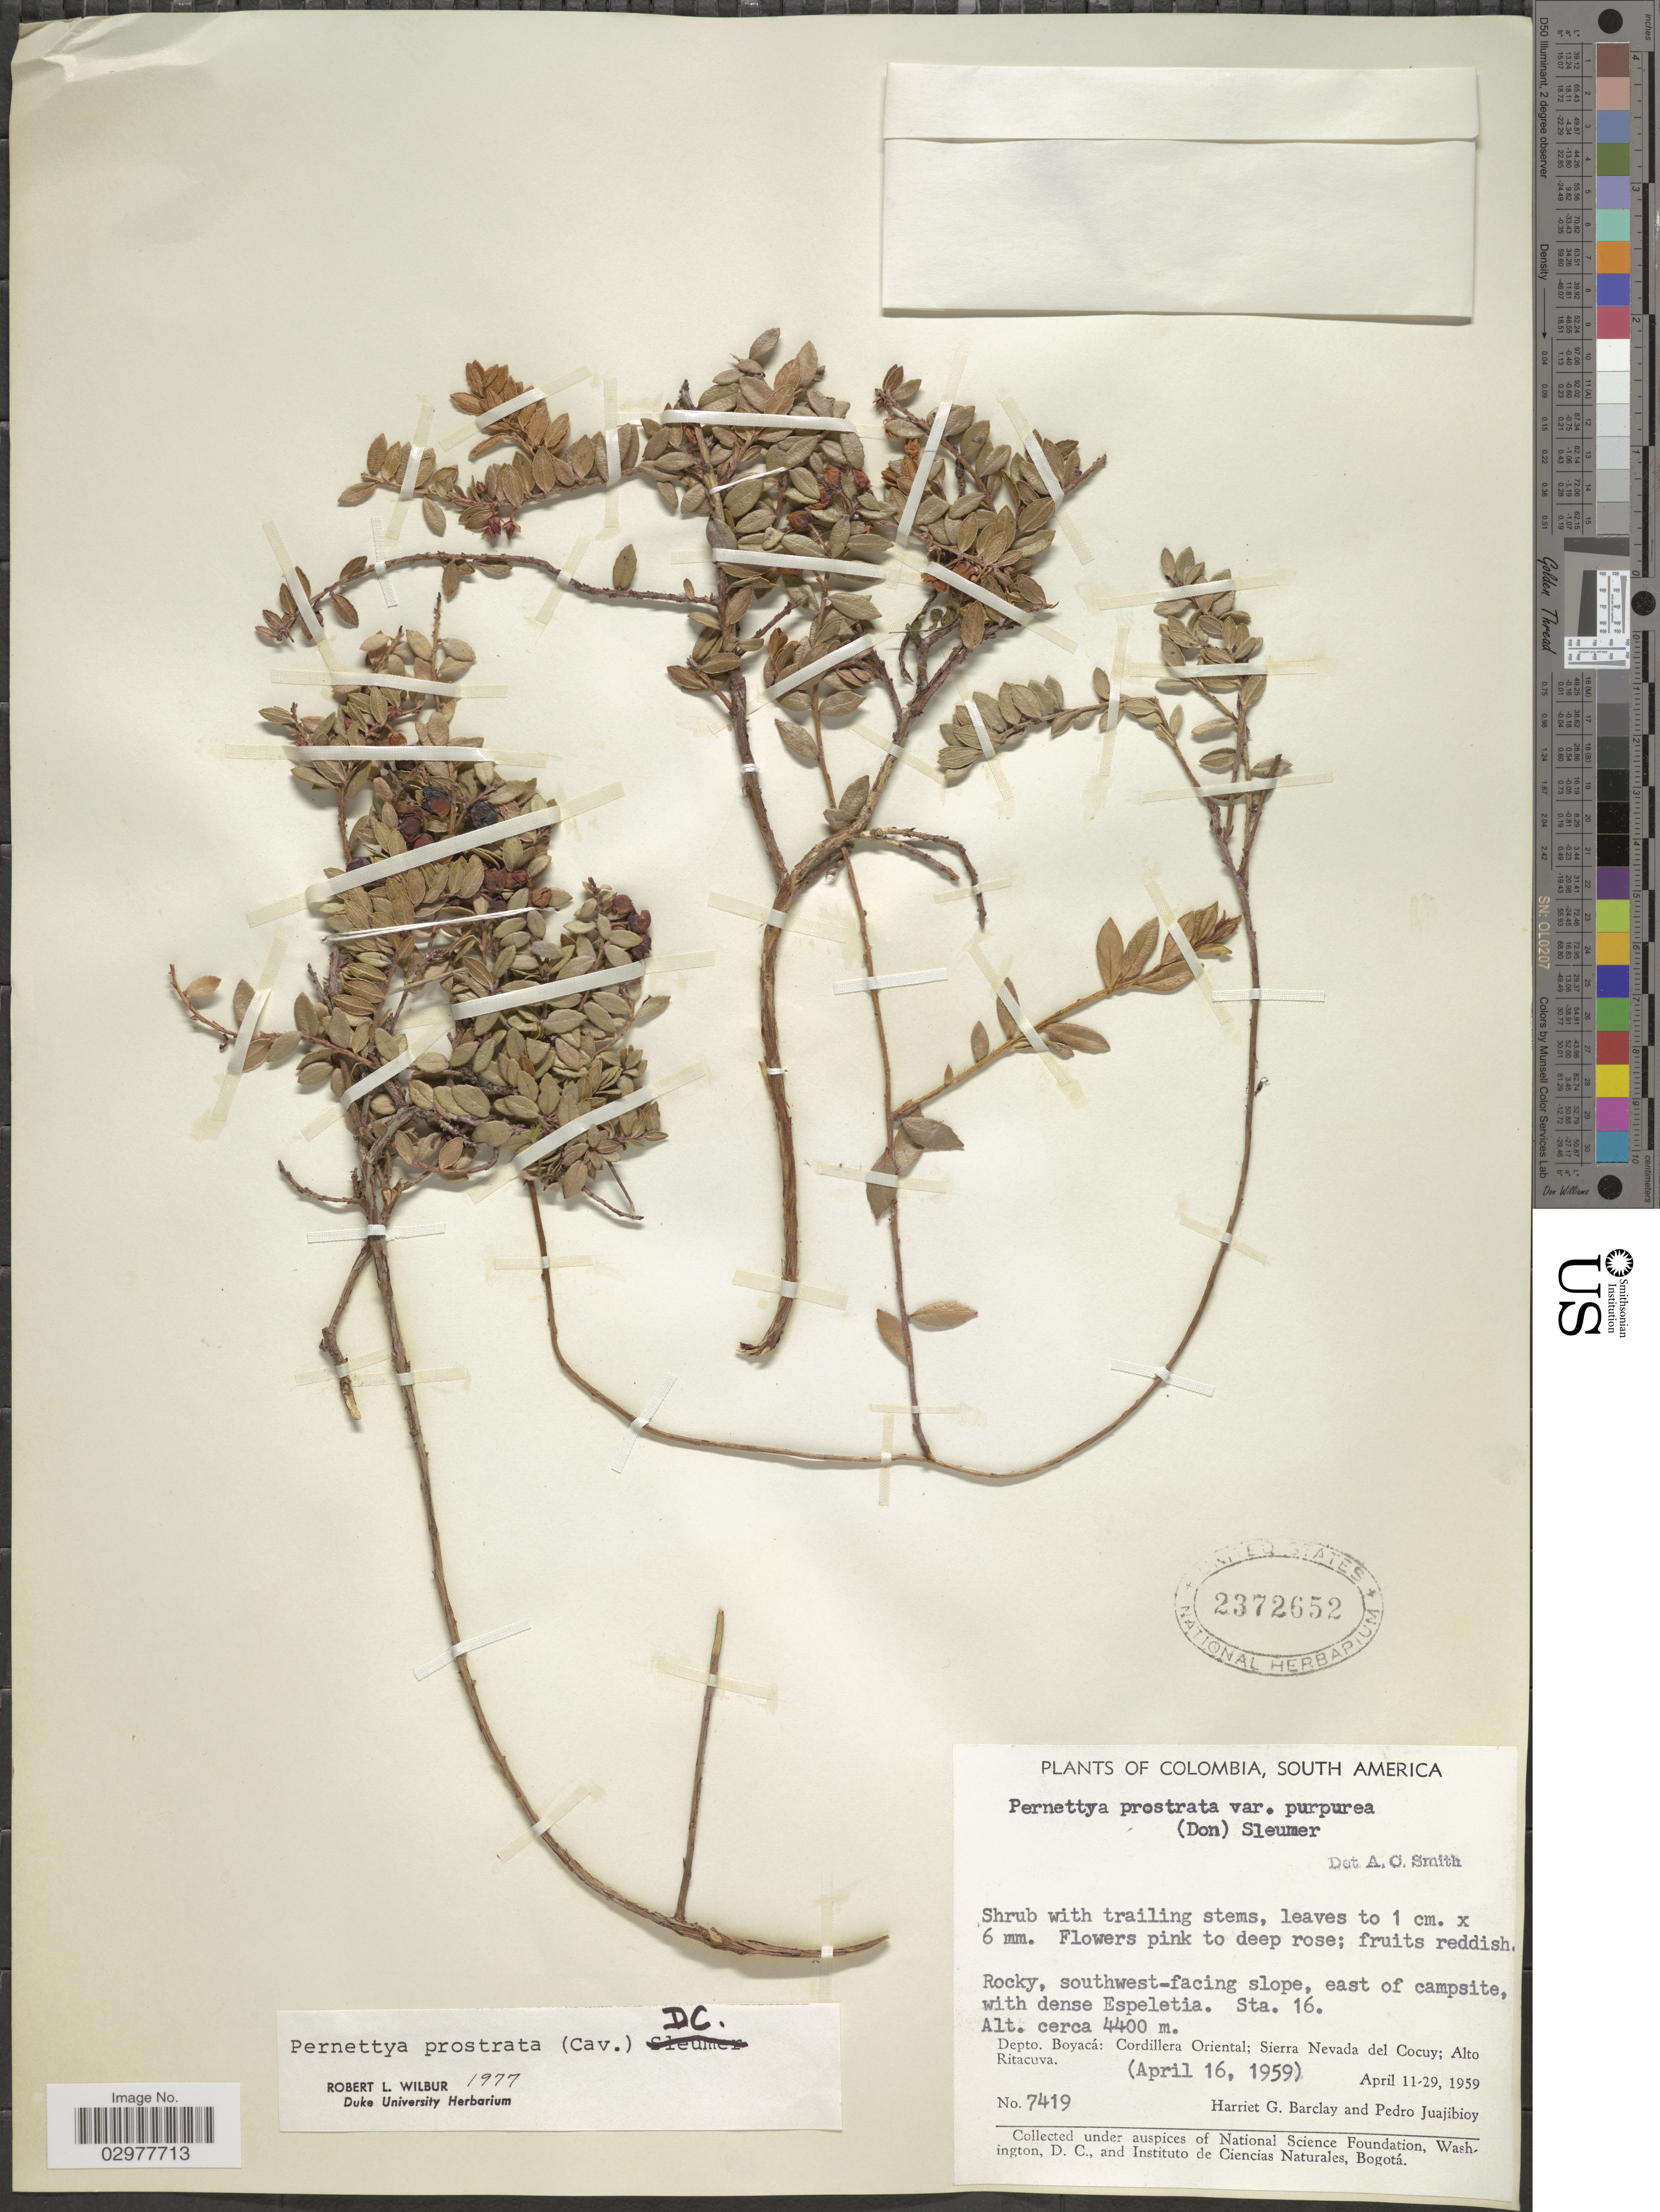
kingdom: Plantae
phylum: Tracheophyta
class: Magnoliopsida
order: Ericales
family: Ericaceae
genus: Pernettya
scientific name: Pernettya prostrata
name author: (Cav.) DC.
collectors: H. G. Barclay & P. Juajibioy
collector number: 7419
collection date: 1959-04-16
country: Colombia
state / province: Boyacá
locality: Rocky, southwest-facing slope, east of campsite, with dense Espeletia. Sta. 16. Depto. Boyacá: Cordillera Oriental; Sierra Nevada del Cocuy; Alto Ritacuva.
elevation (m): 4400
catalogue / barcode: US 2372652